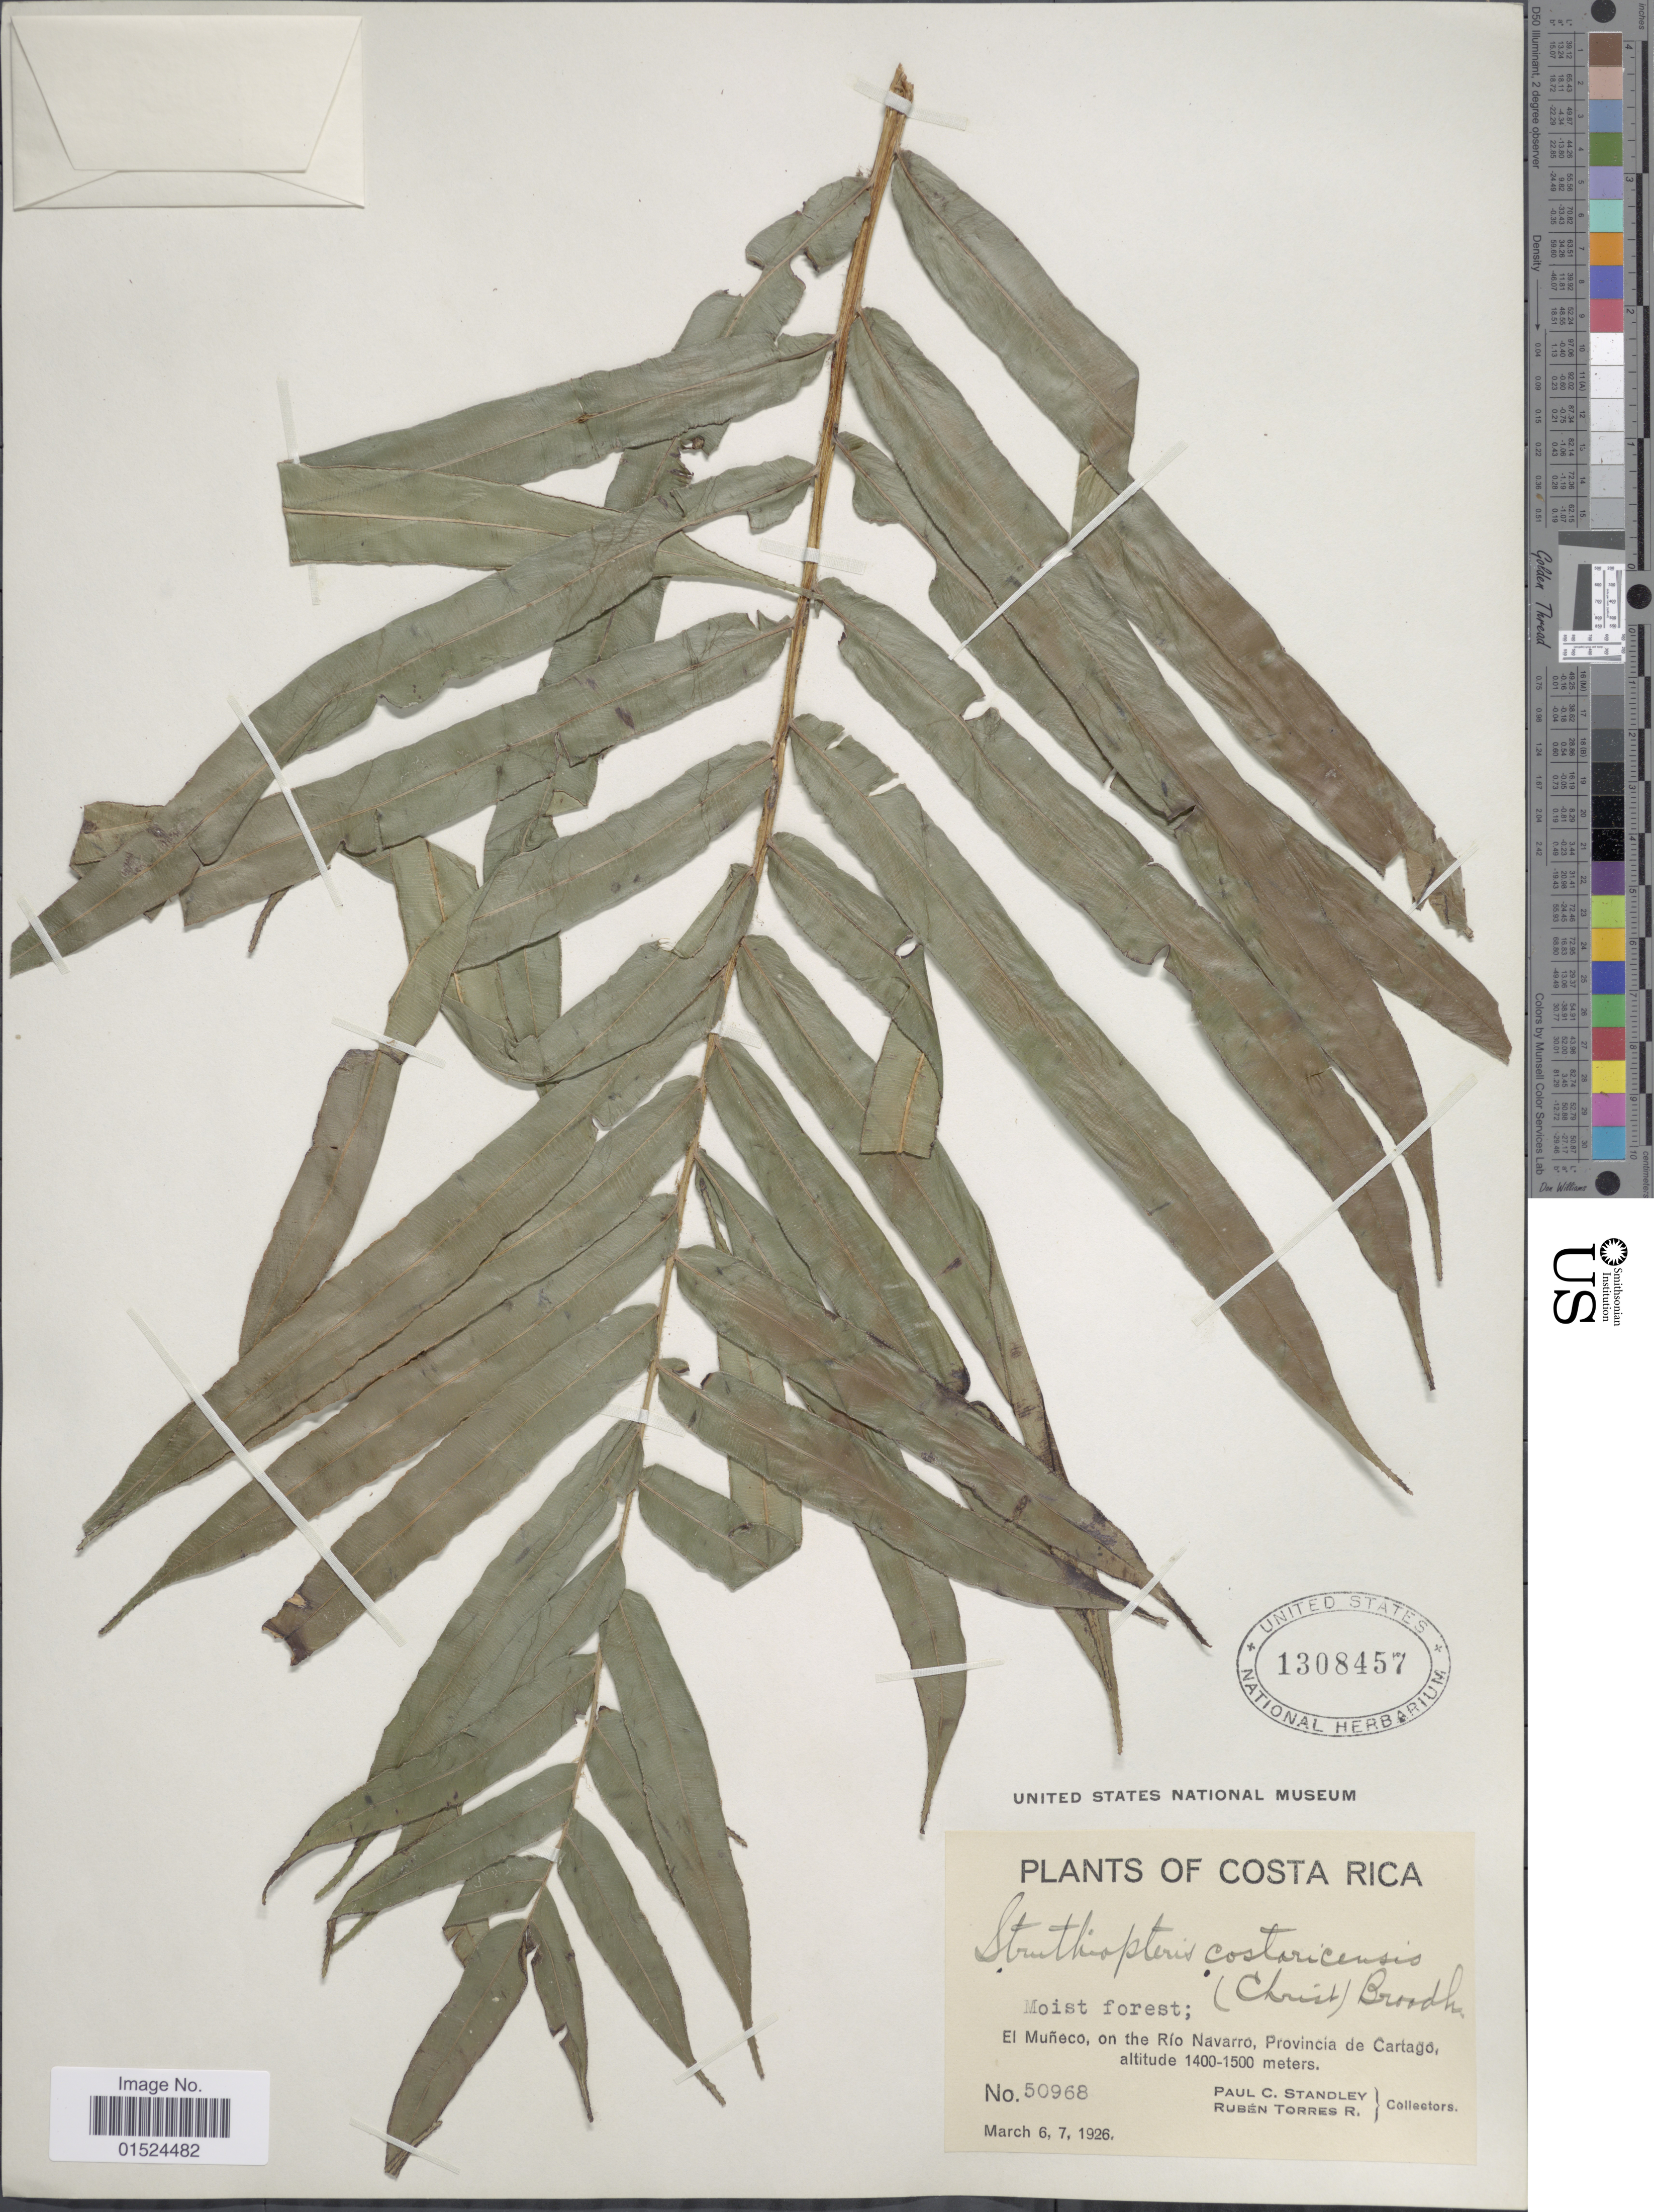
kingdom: Plantae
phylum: Tracheophyta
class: Polypodiopsida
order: Polypodiales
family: Blechnaceae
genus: Blechnum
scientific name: Blechnum schiedeanum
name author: (Schltdl. ex C. Presl) Hieron.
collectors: P. C. Standley & R. Torres Rojas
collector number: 50968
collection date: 1926-03-06/1926-03-07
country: Costa Rica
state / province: Cartago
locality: El Muñeco, on the Río Navarro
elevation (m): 1400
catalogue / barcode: US 1308457